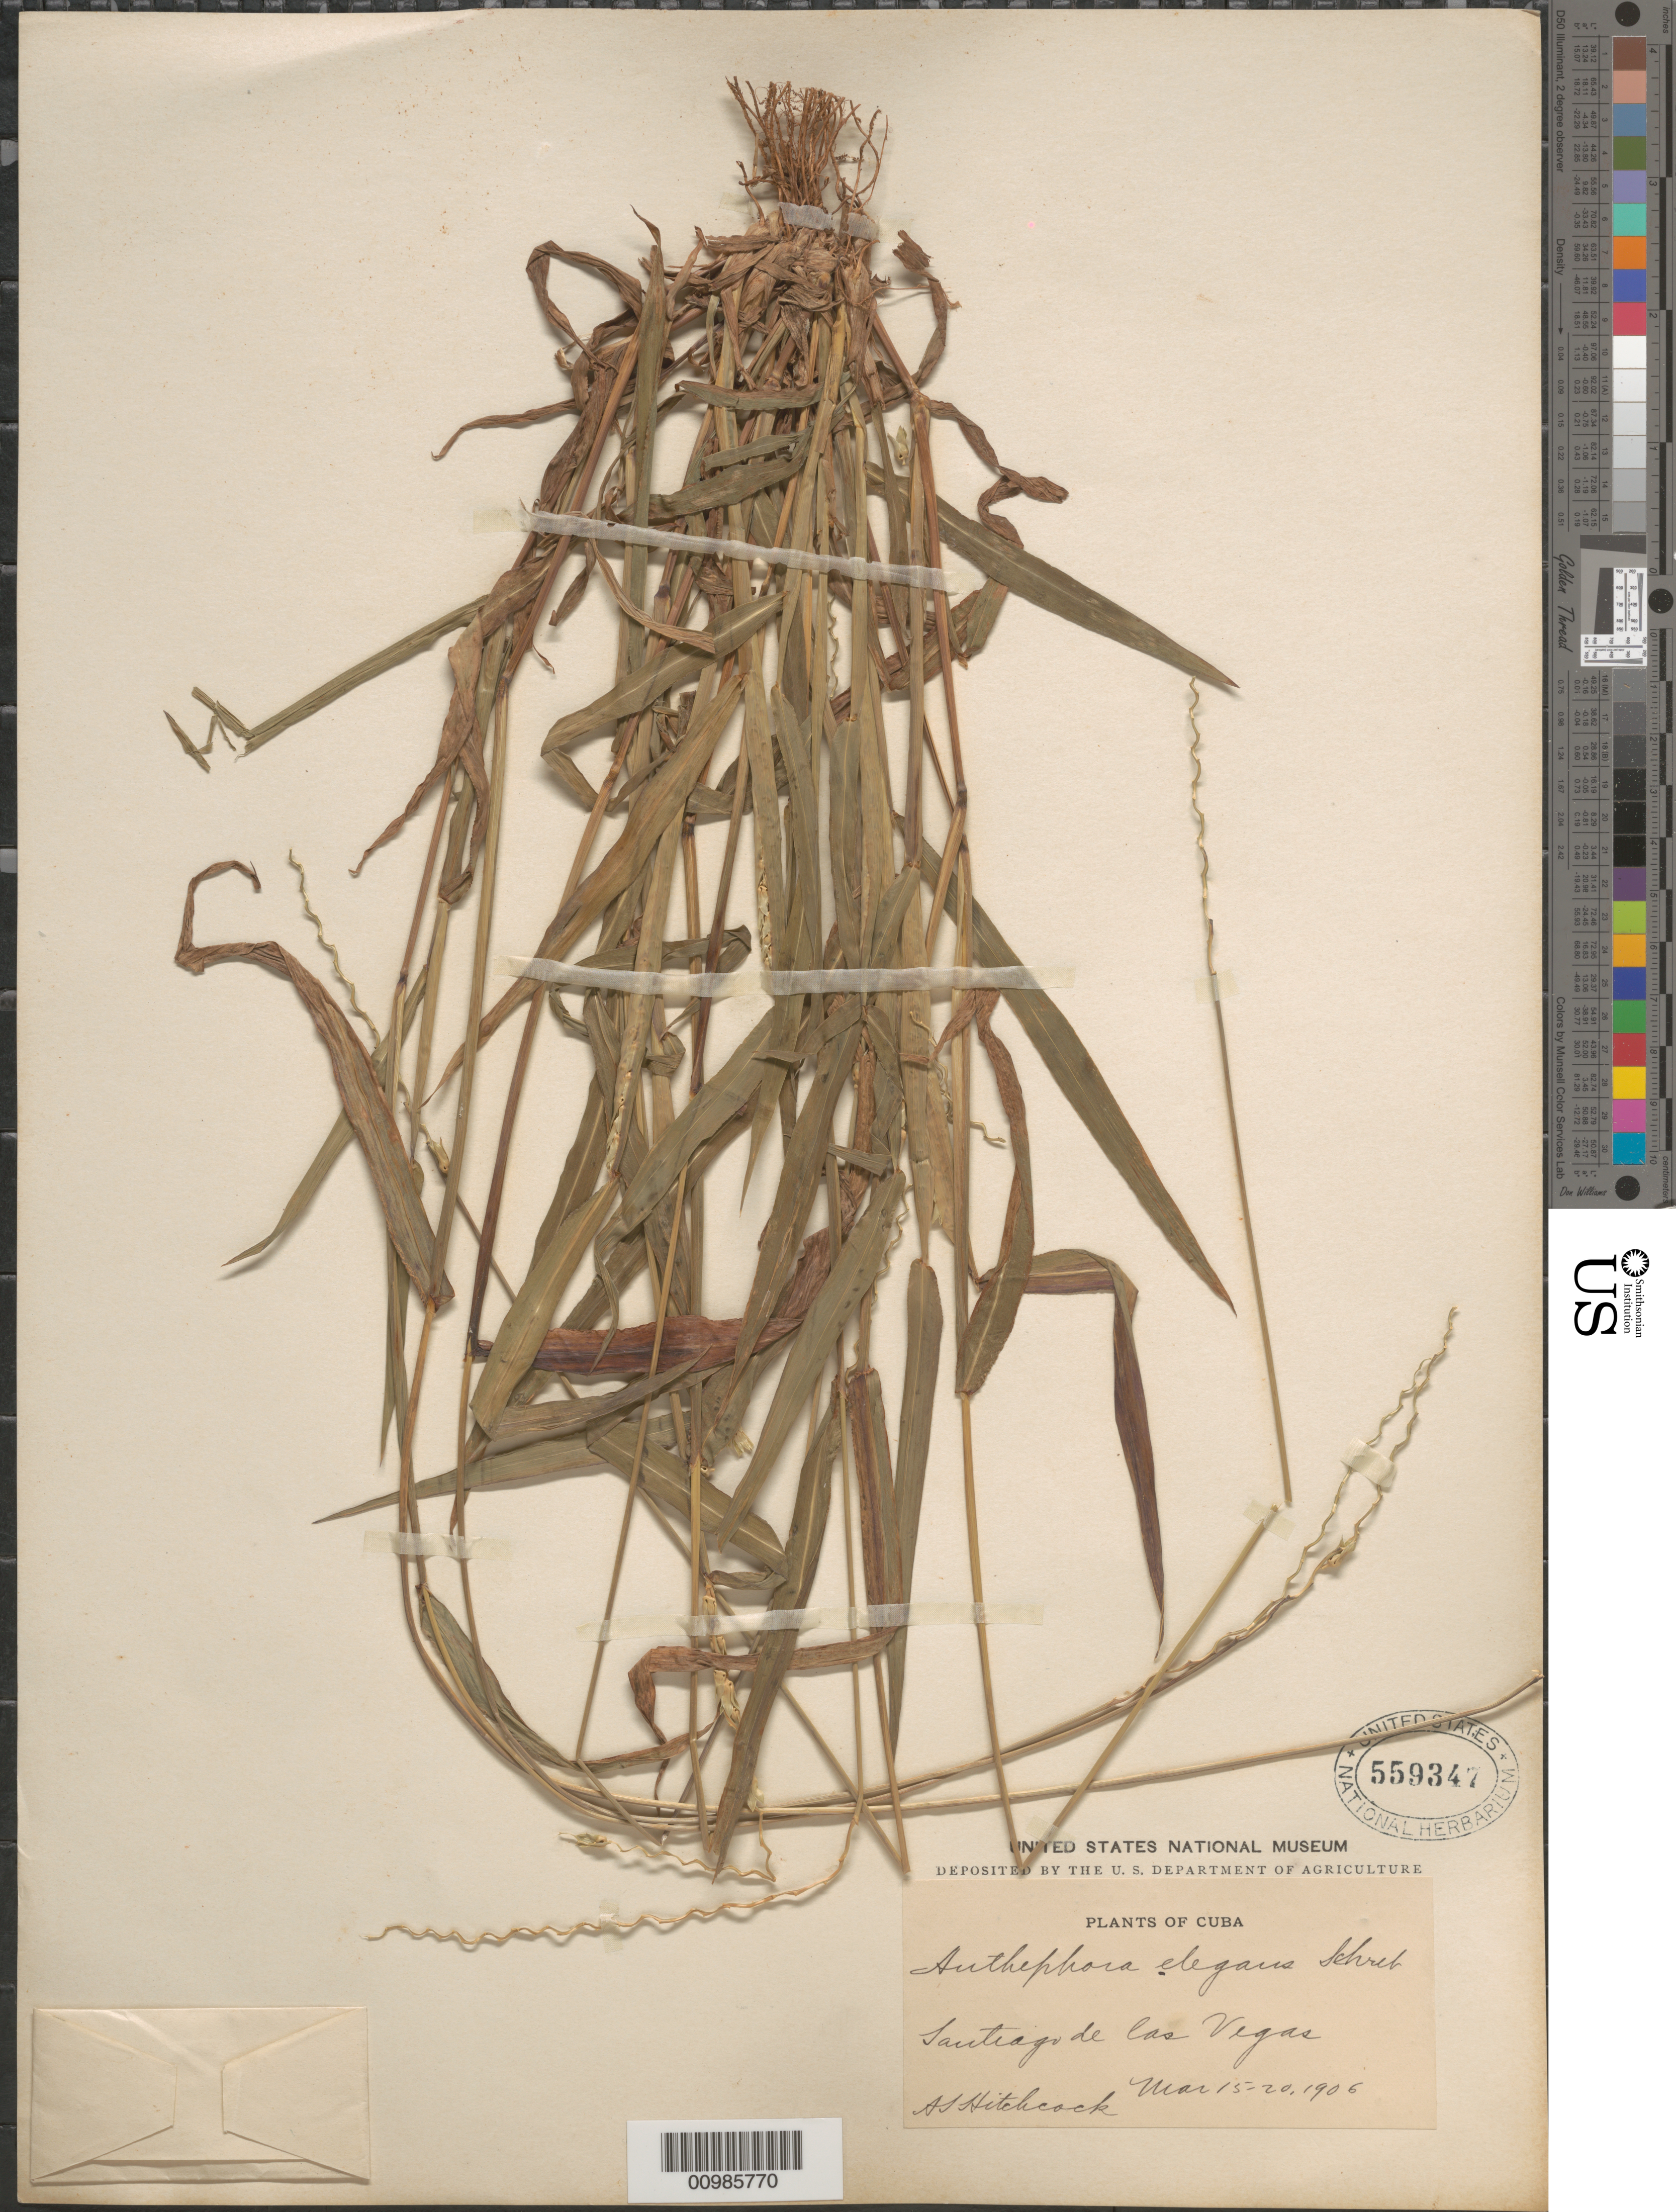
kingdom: Plantae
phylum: Tracheophyta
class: Liliopsida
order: Poales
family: Poaceae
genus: Anthephora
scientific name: Anthephora hermaphrodita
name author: (L.) Kuntze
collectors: A. S. Hitchcock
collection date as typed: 15 Mar 1906 to20 Mar 1906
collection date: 1906-03-15/1906-03-20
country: Cuba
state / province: La Habana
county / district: Municipio Boyeros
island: Cuba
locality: Santiago de las Vegas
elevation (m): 97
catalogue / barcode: US 559347